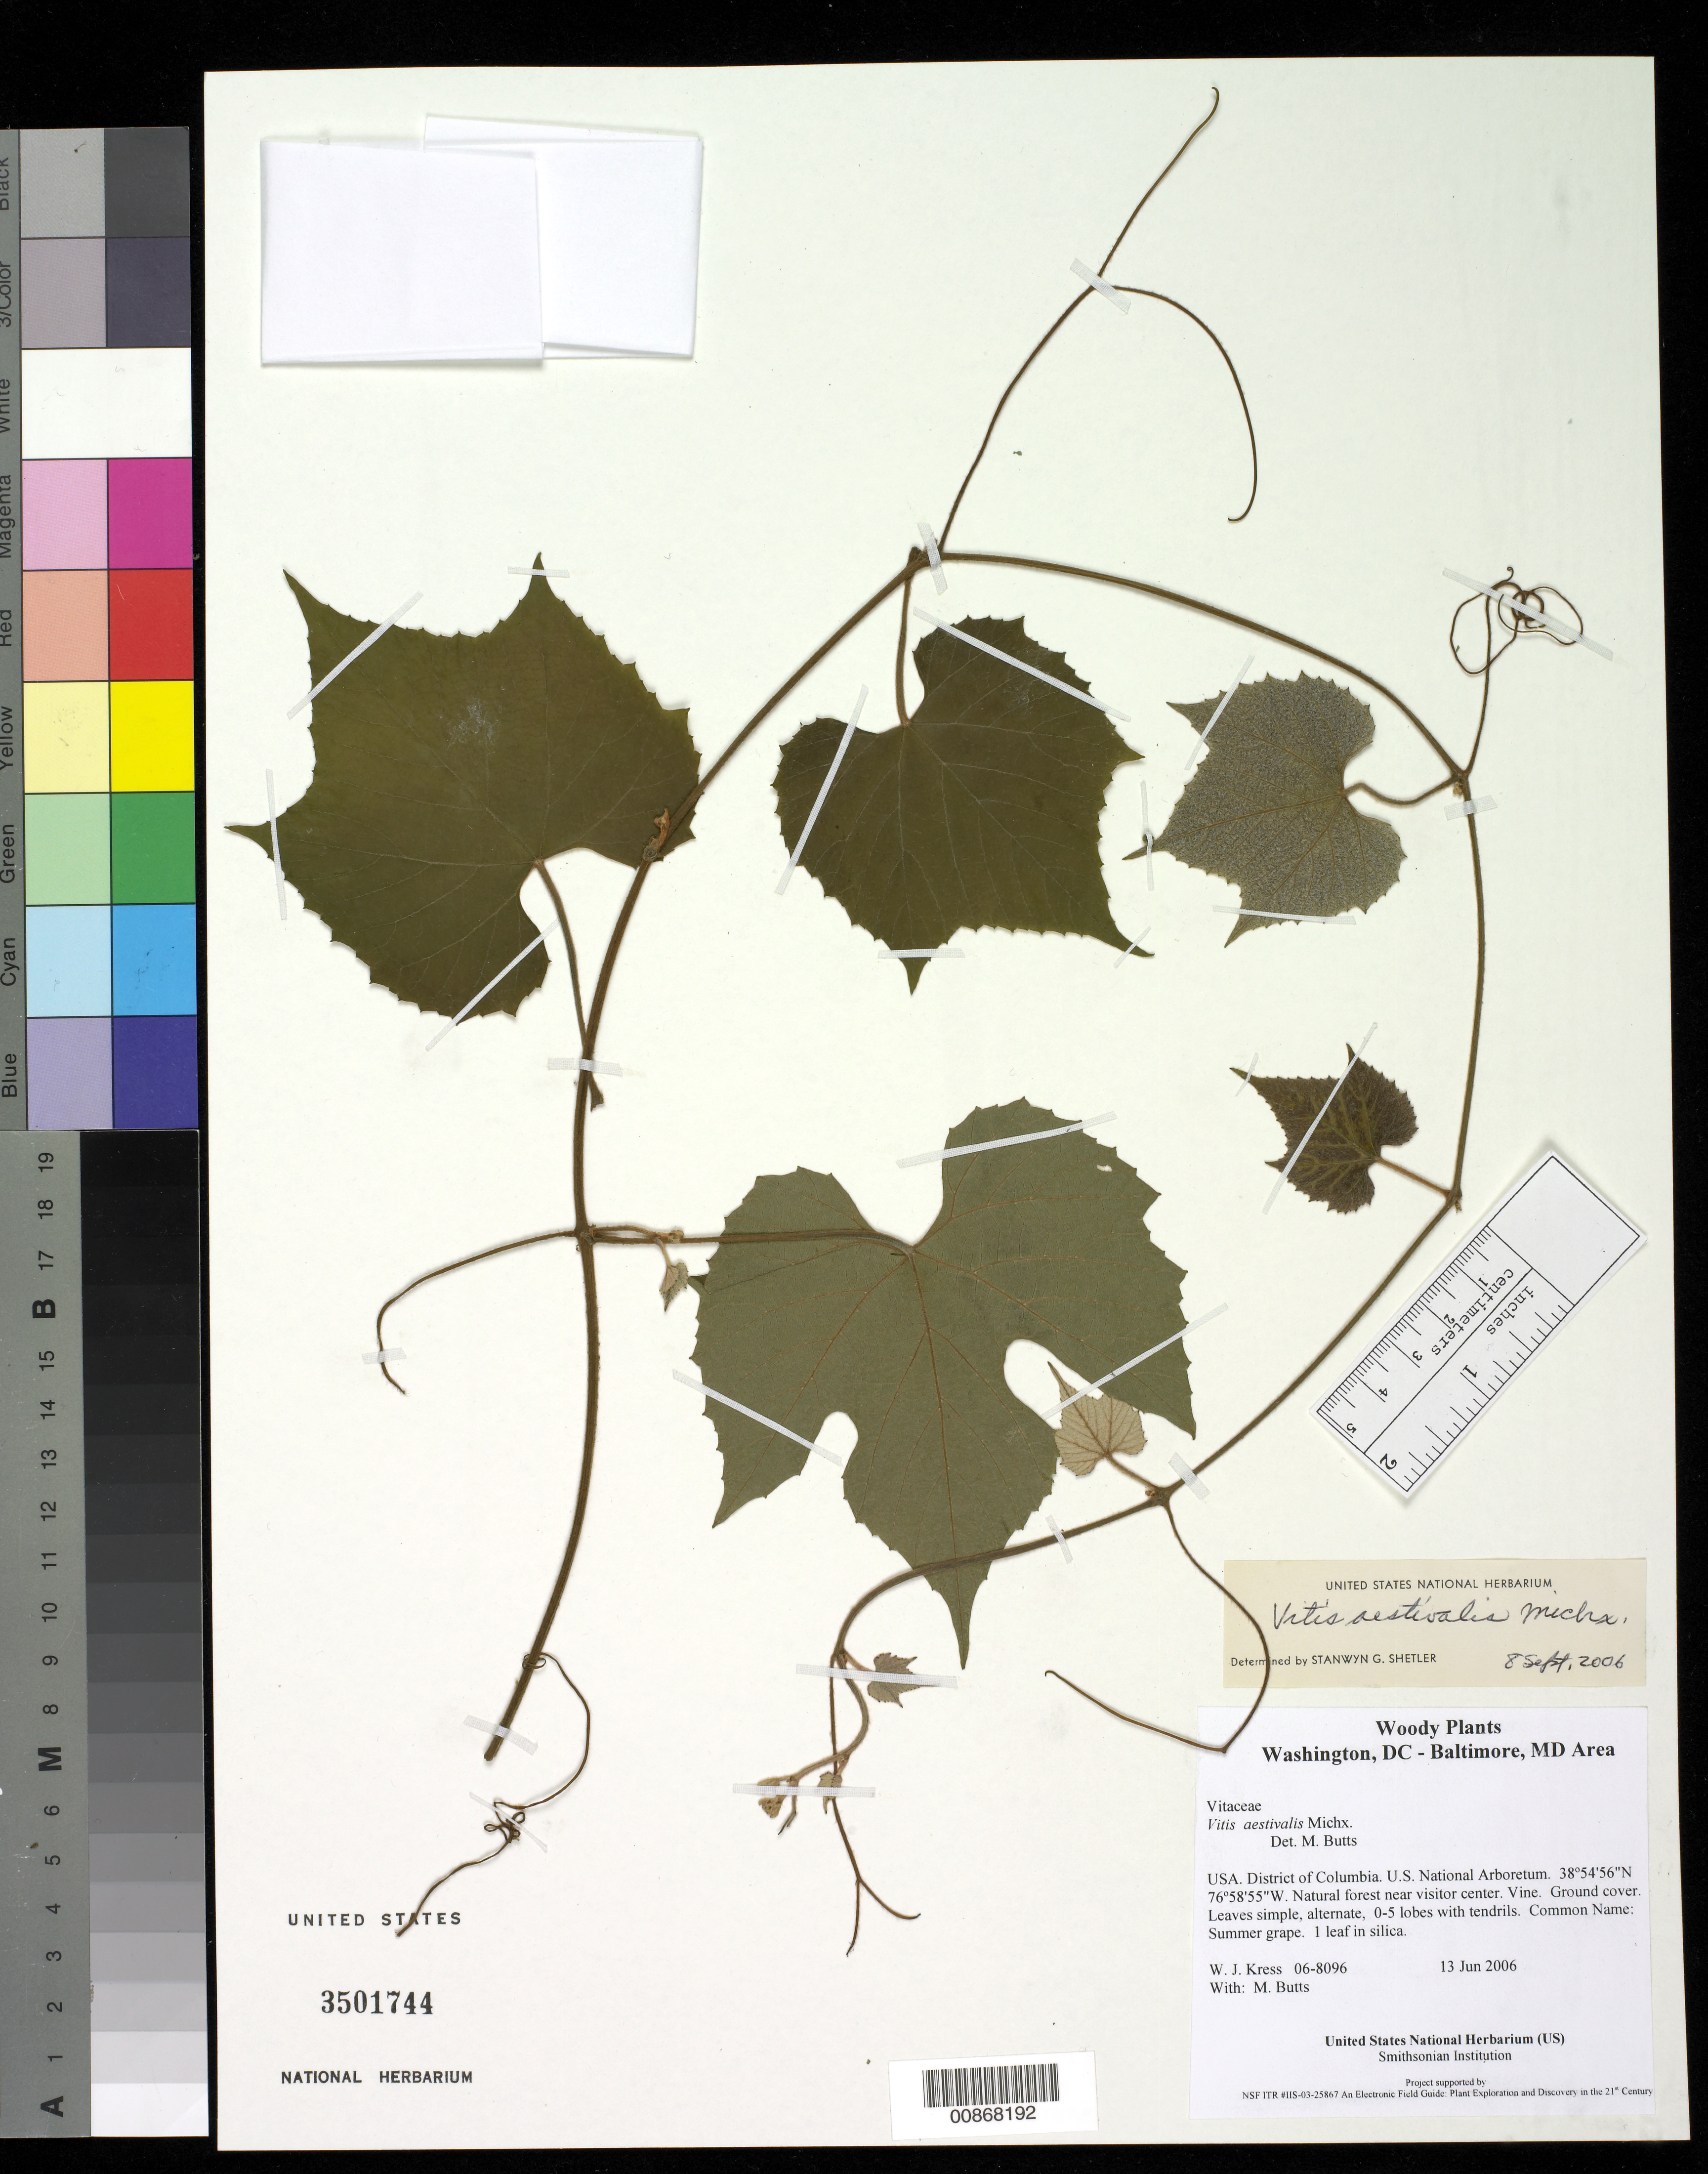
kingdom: Plantae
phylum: Tracheophyta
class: Magnoliopsida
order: Vitales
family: Vitaceae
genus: Vitis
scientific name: Vitis aestivalis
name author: Michx.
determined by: Butts, M. B.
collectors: W. J. Kress & M. B. Butts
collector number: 06-8096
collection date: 2006-06-13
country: United States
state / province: District of Columbia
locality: U.S. National Arboretum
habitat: Natural forest near visitor center.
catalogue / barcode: US 3501744